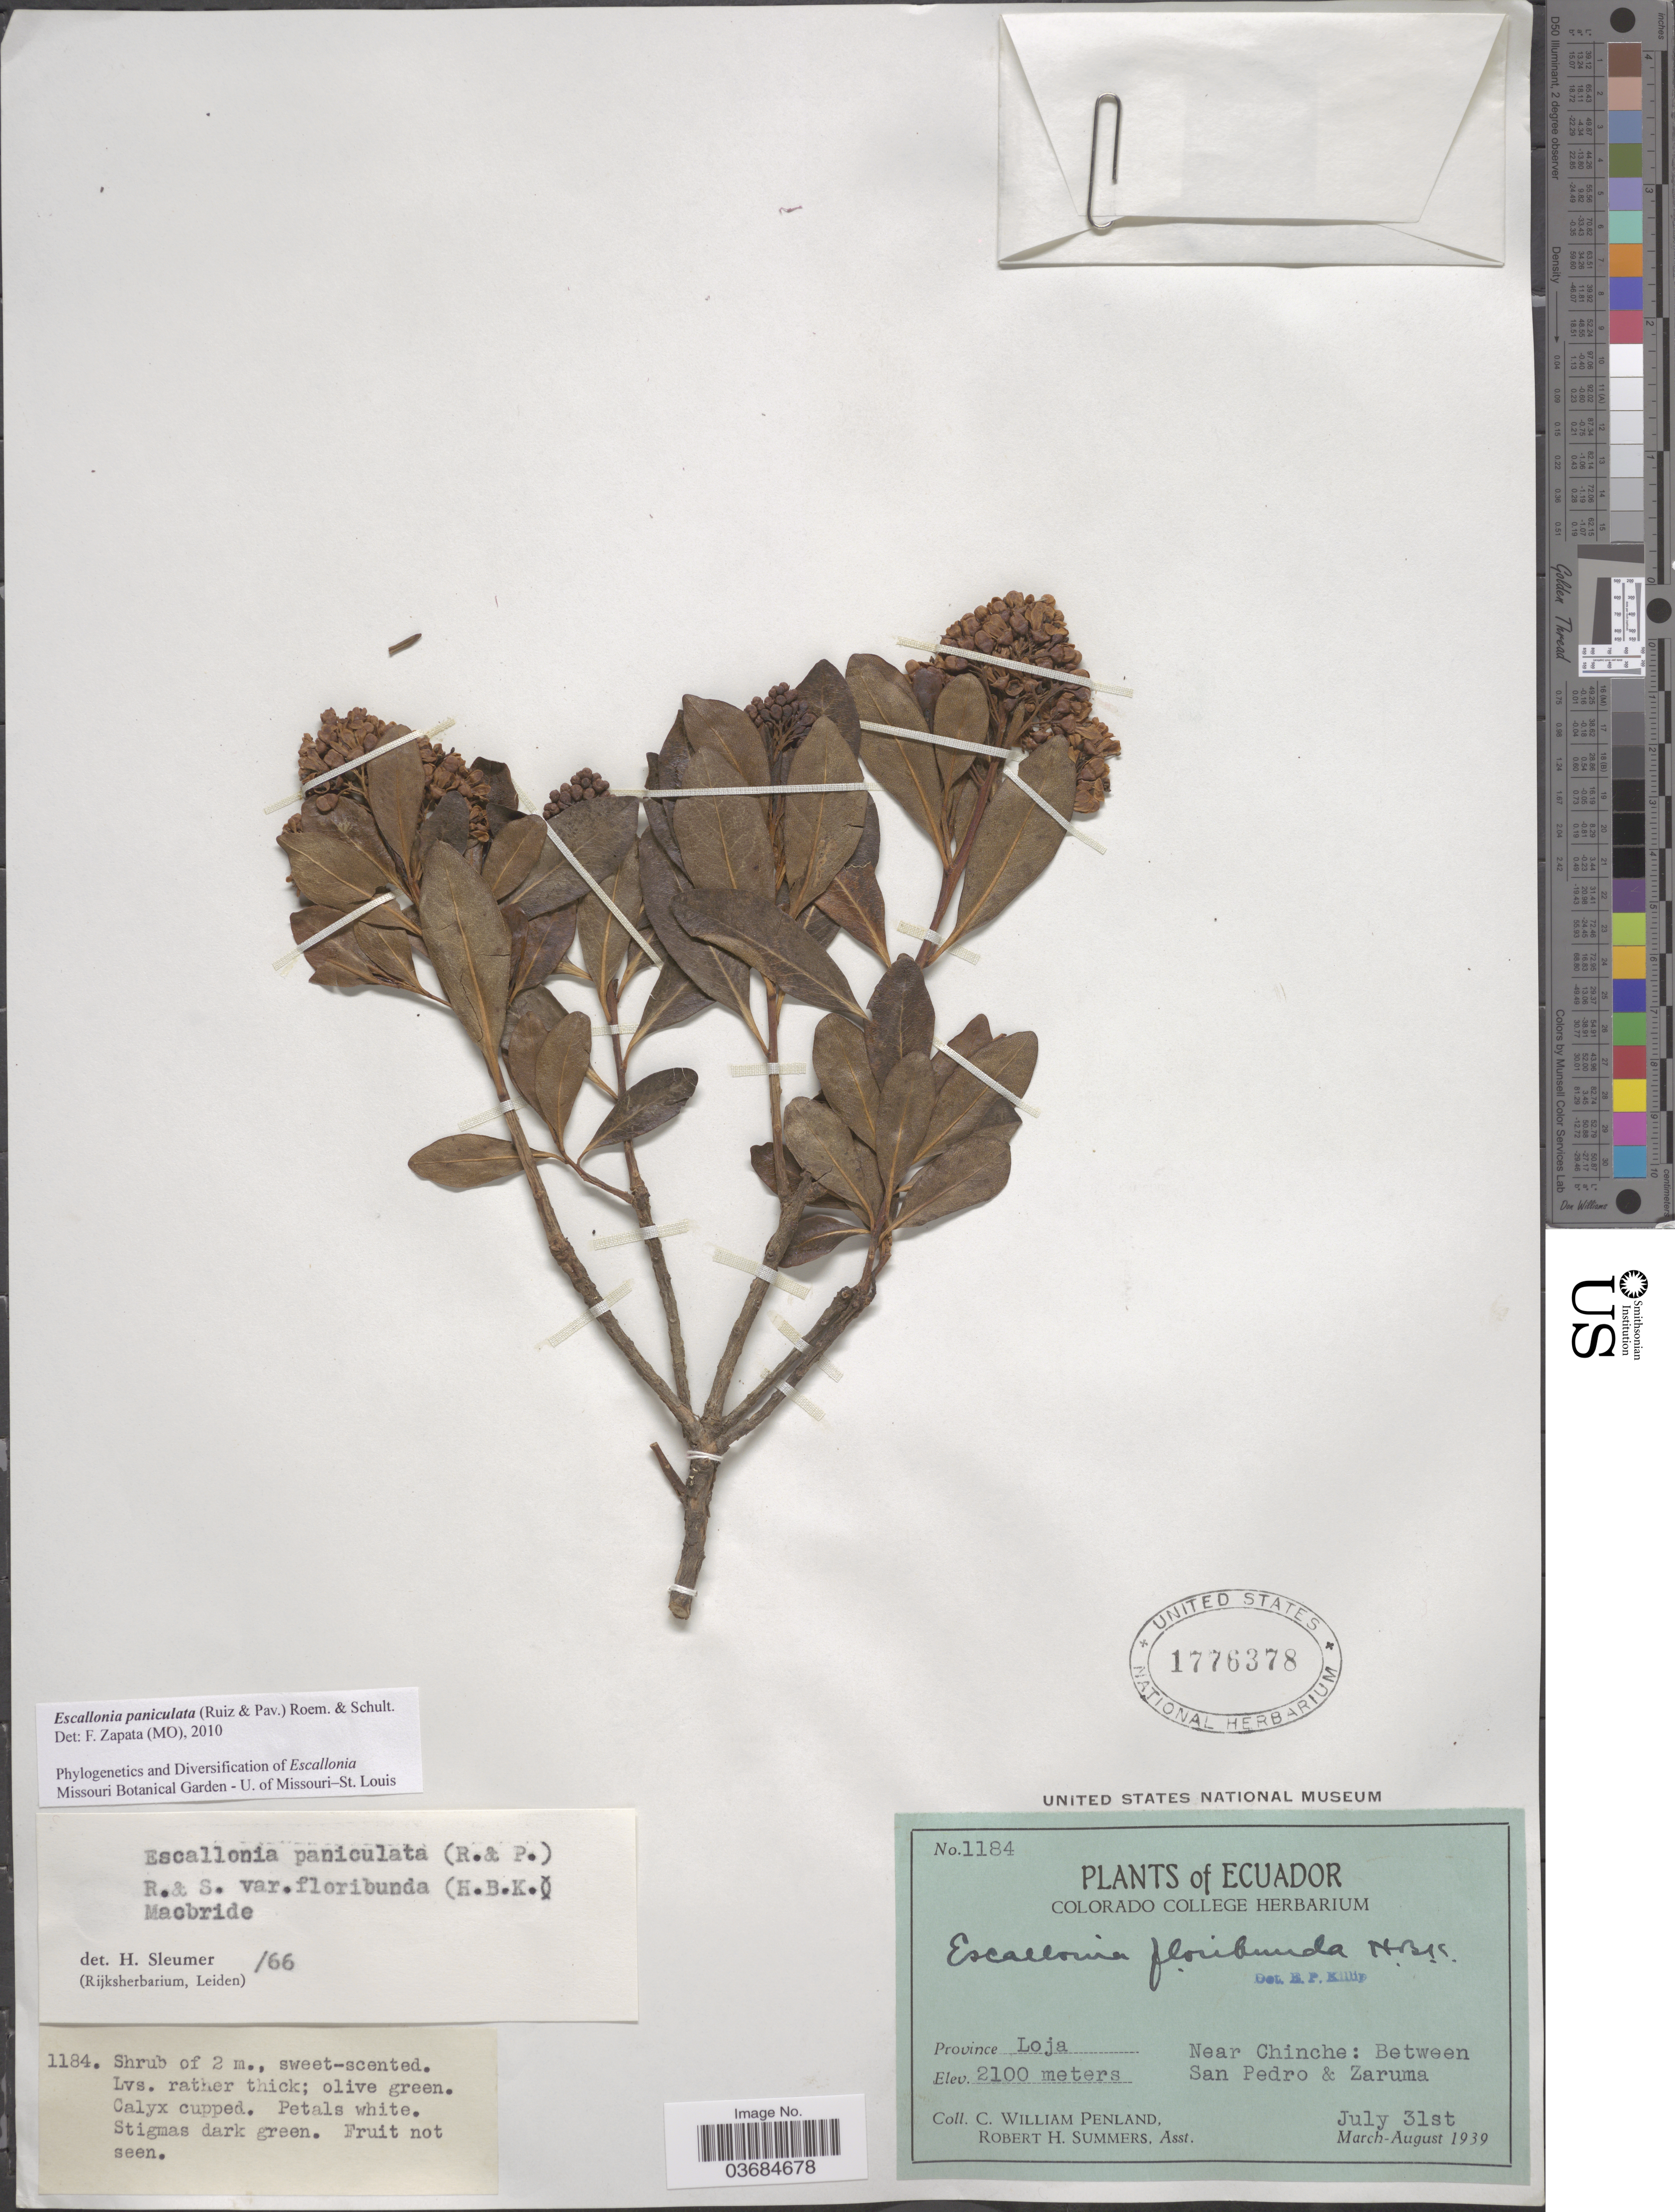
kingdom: Plantae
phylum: Tracheophyta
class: Magnoliopsida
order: Escalloniales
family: Escalloniaceae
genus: Escallonia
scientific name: Escallonia paniculata var. paniculata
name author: (Ruiz & Pav.) Roem. & Schult.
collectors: C. W. Penland & R. Summers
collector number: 1184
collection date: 1939-07-31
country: Ecuador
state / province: Loja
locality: Near Cinche: Between San Pedro & Zaruma.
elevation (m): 2100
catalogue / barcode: US 1776378